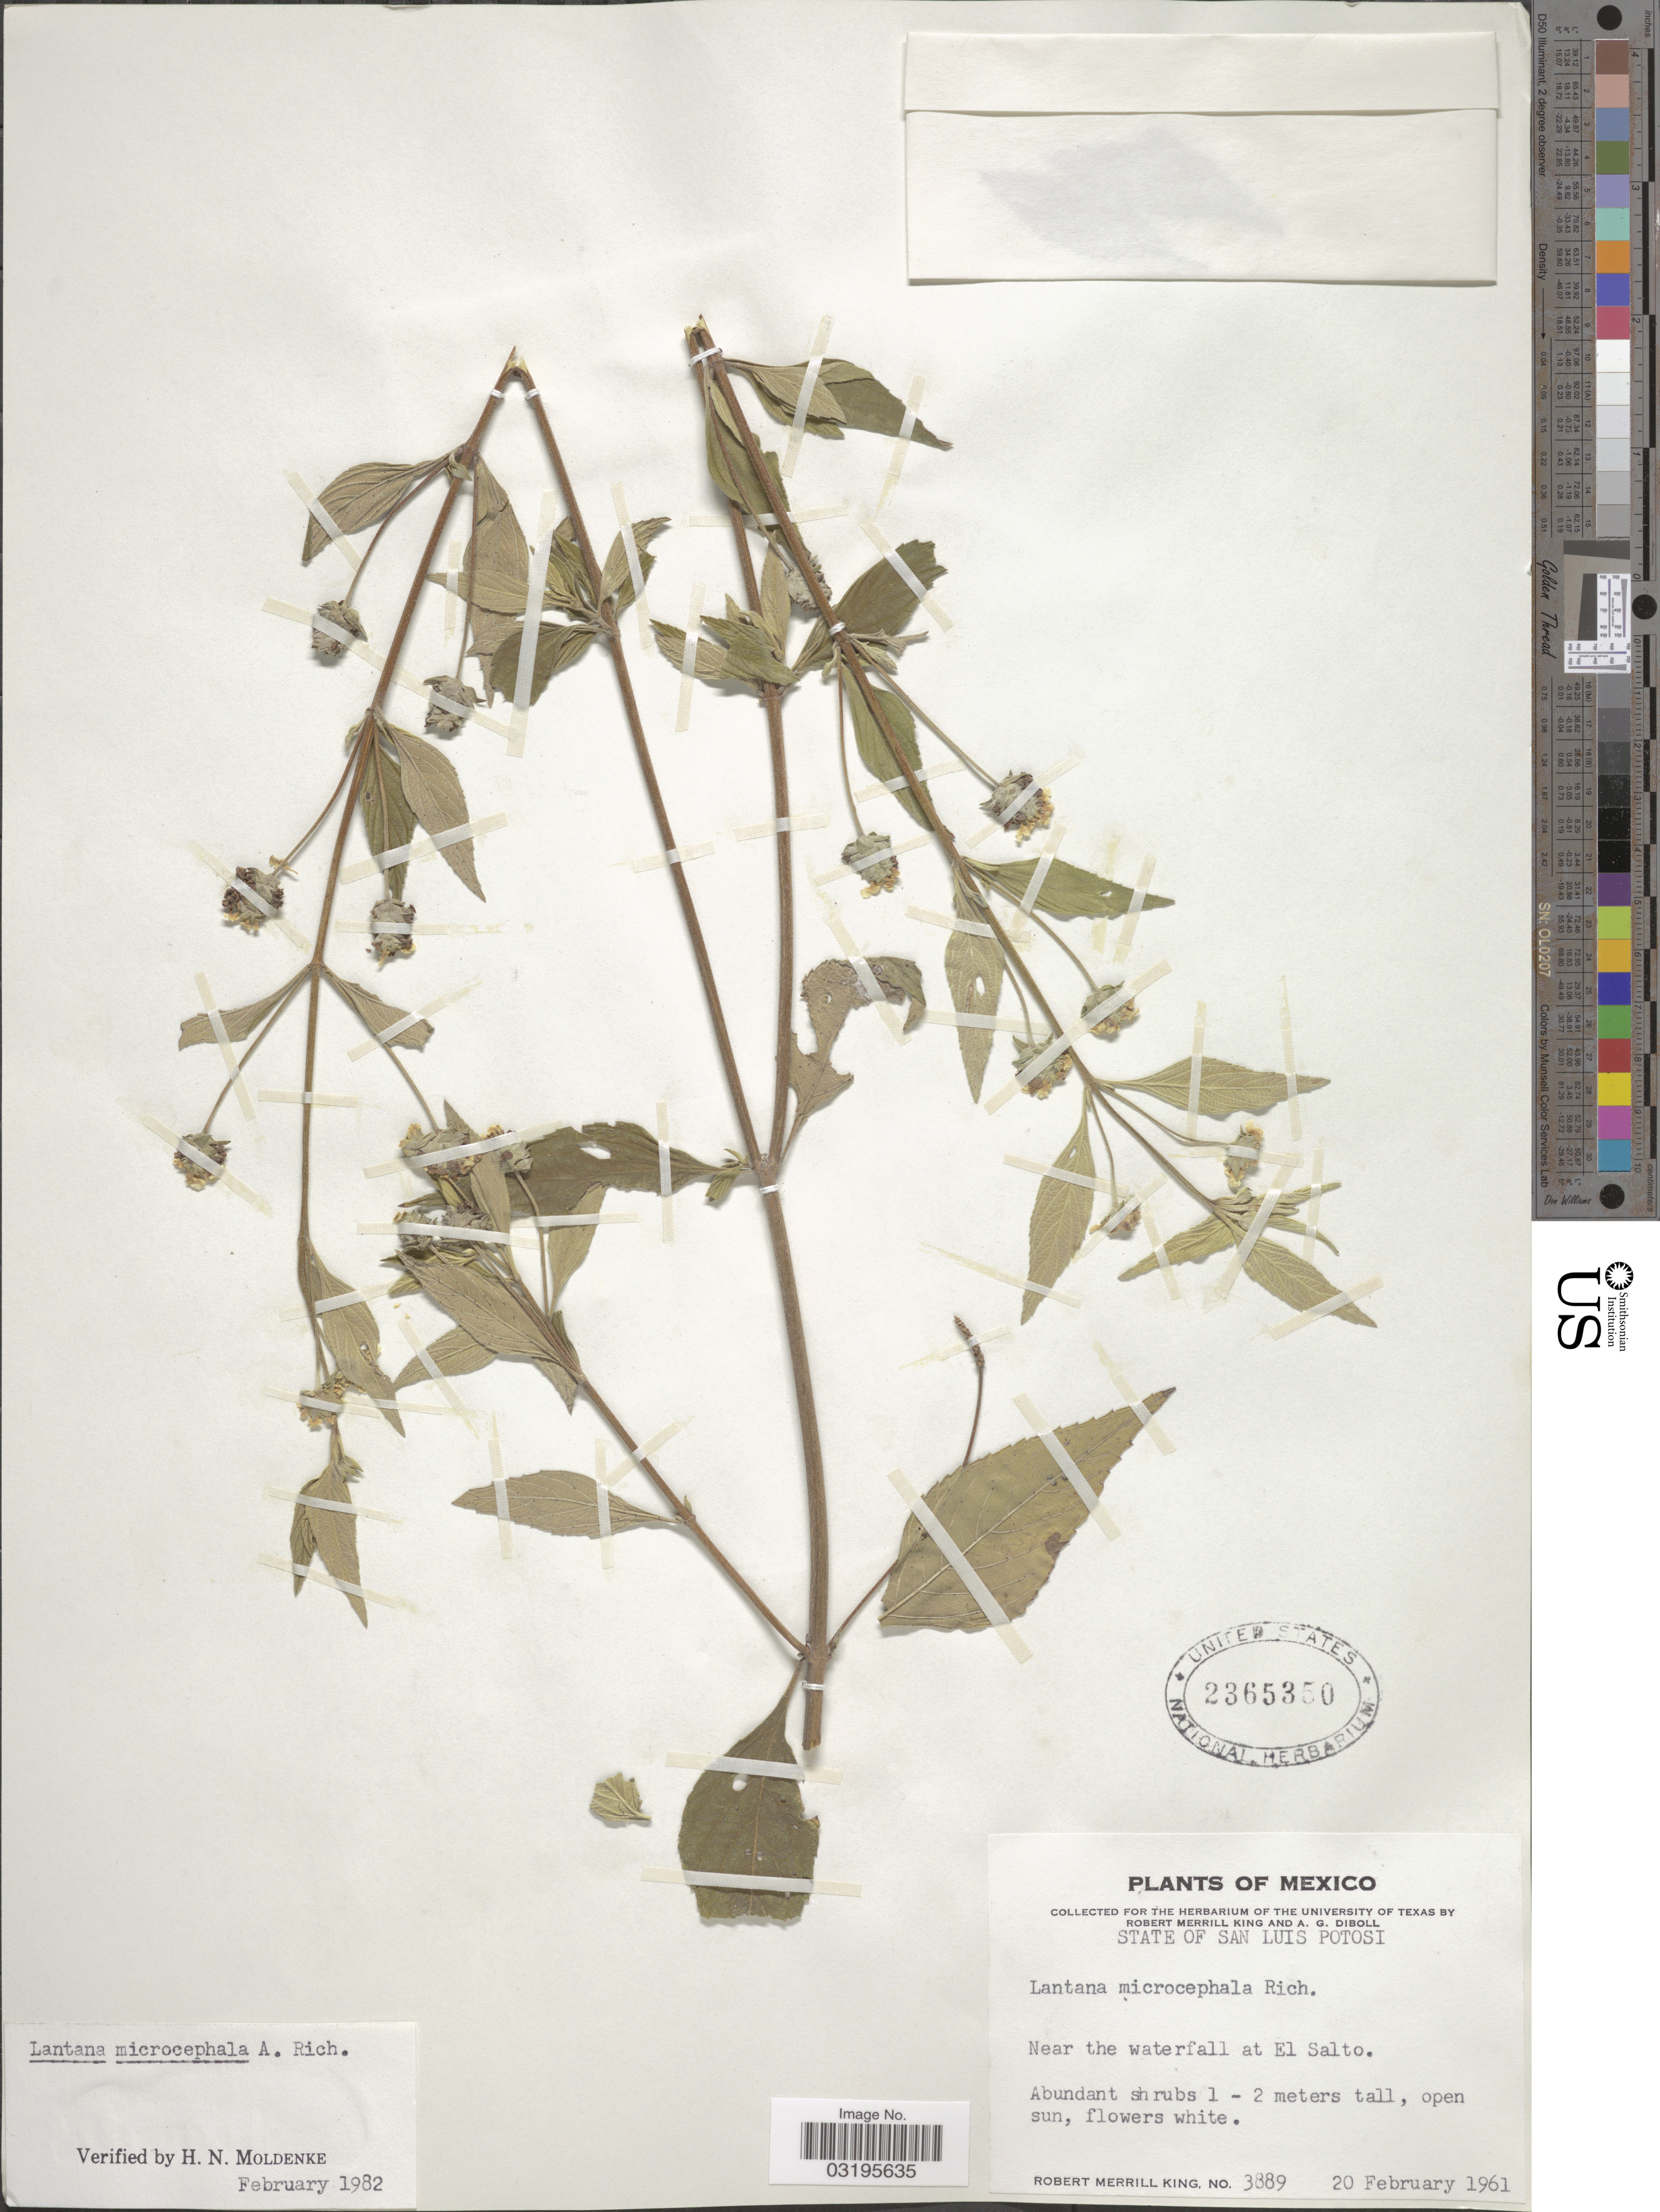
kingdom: Plantae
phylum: Tracheophyta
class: Magnoliopsida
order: Lamiales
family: Verbenaceae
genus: Lantana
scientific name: Lantana microcephala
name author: A. Rich. in Sagra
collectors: R. M. King & A. Diboll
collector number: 3889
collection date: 1961-02-20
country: Mexico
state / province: San Luis Potosí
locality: Near the waterfall at El Salto.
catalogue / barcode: US 2365350